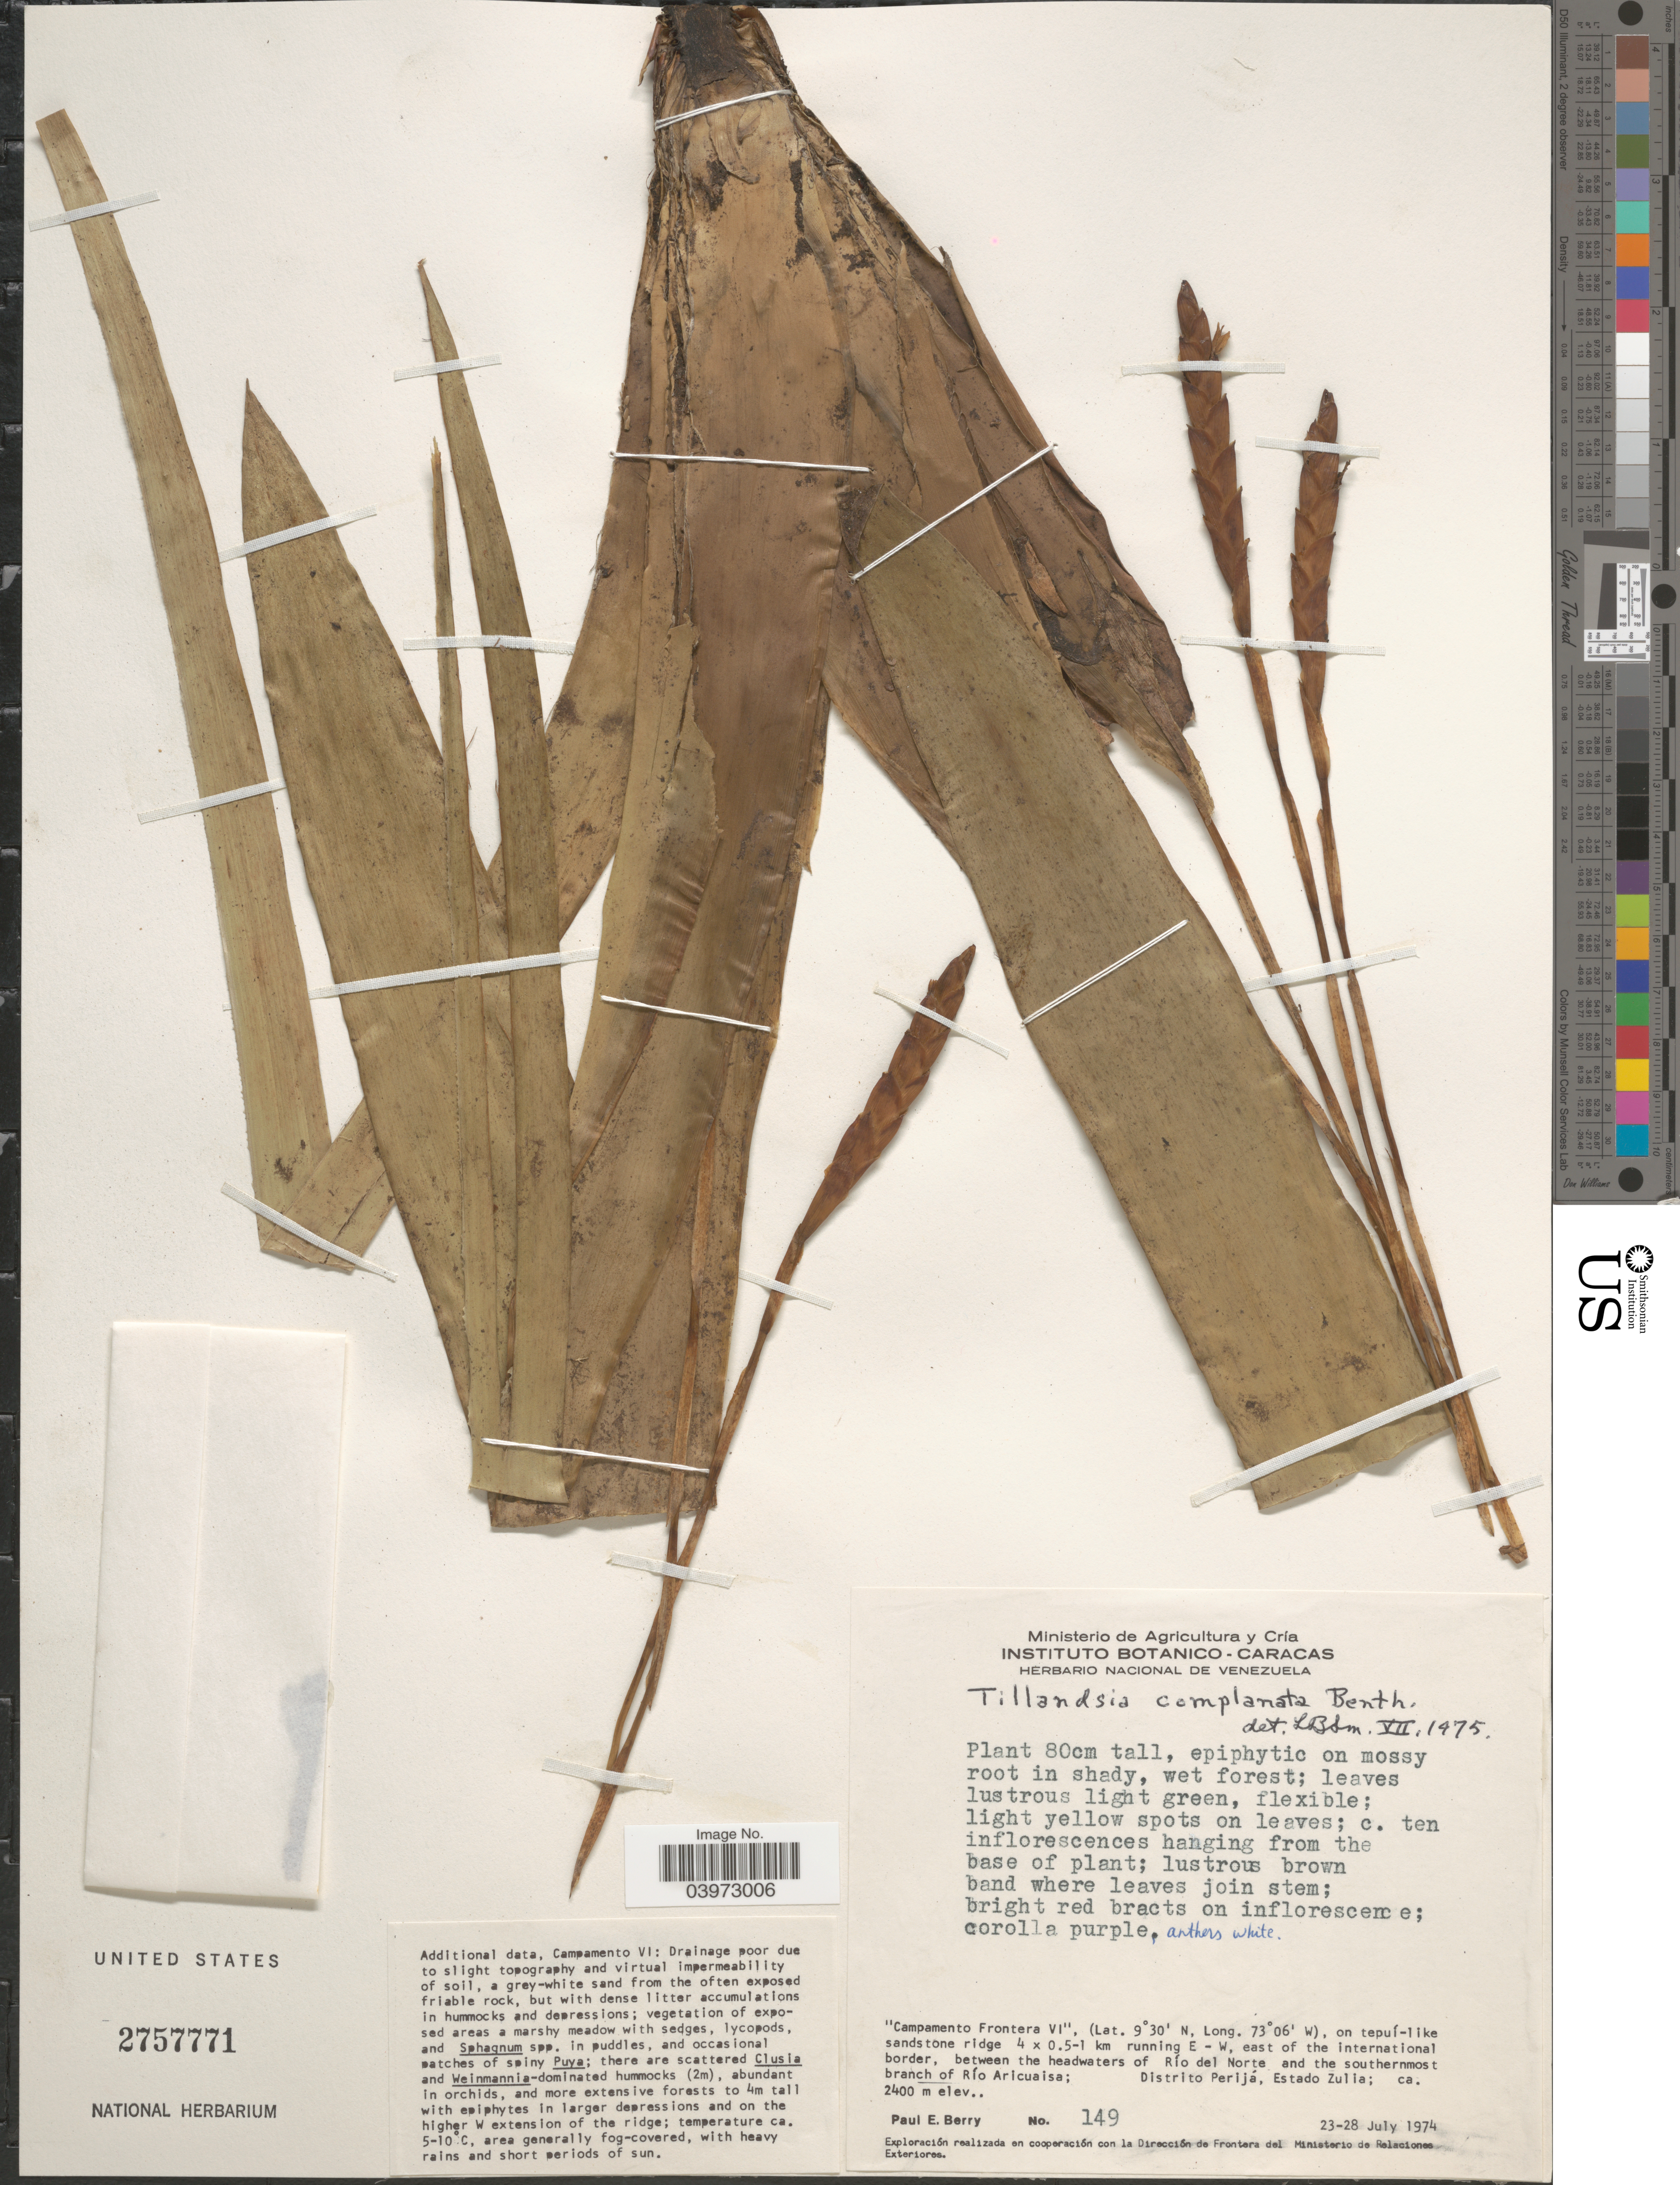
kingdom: Plantae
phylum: Tracheophyta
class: Liliopsida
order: Poales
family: Bromeliaceae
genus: Tillandsia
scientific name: Tillandsia complanata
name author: Benth.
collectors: P. E. Berry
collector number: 149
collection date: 1974-07-23/1974-07-28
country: Venezuela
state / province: Zulia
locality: Campamento Frontera VI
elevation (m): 2400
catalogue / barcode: US 2757771